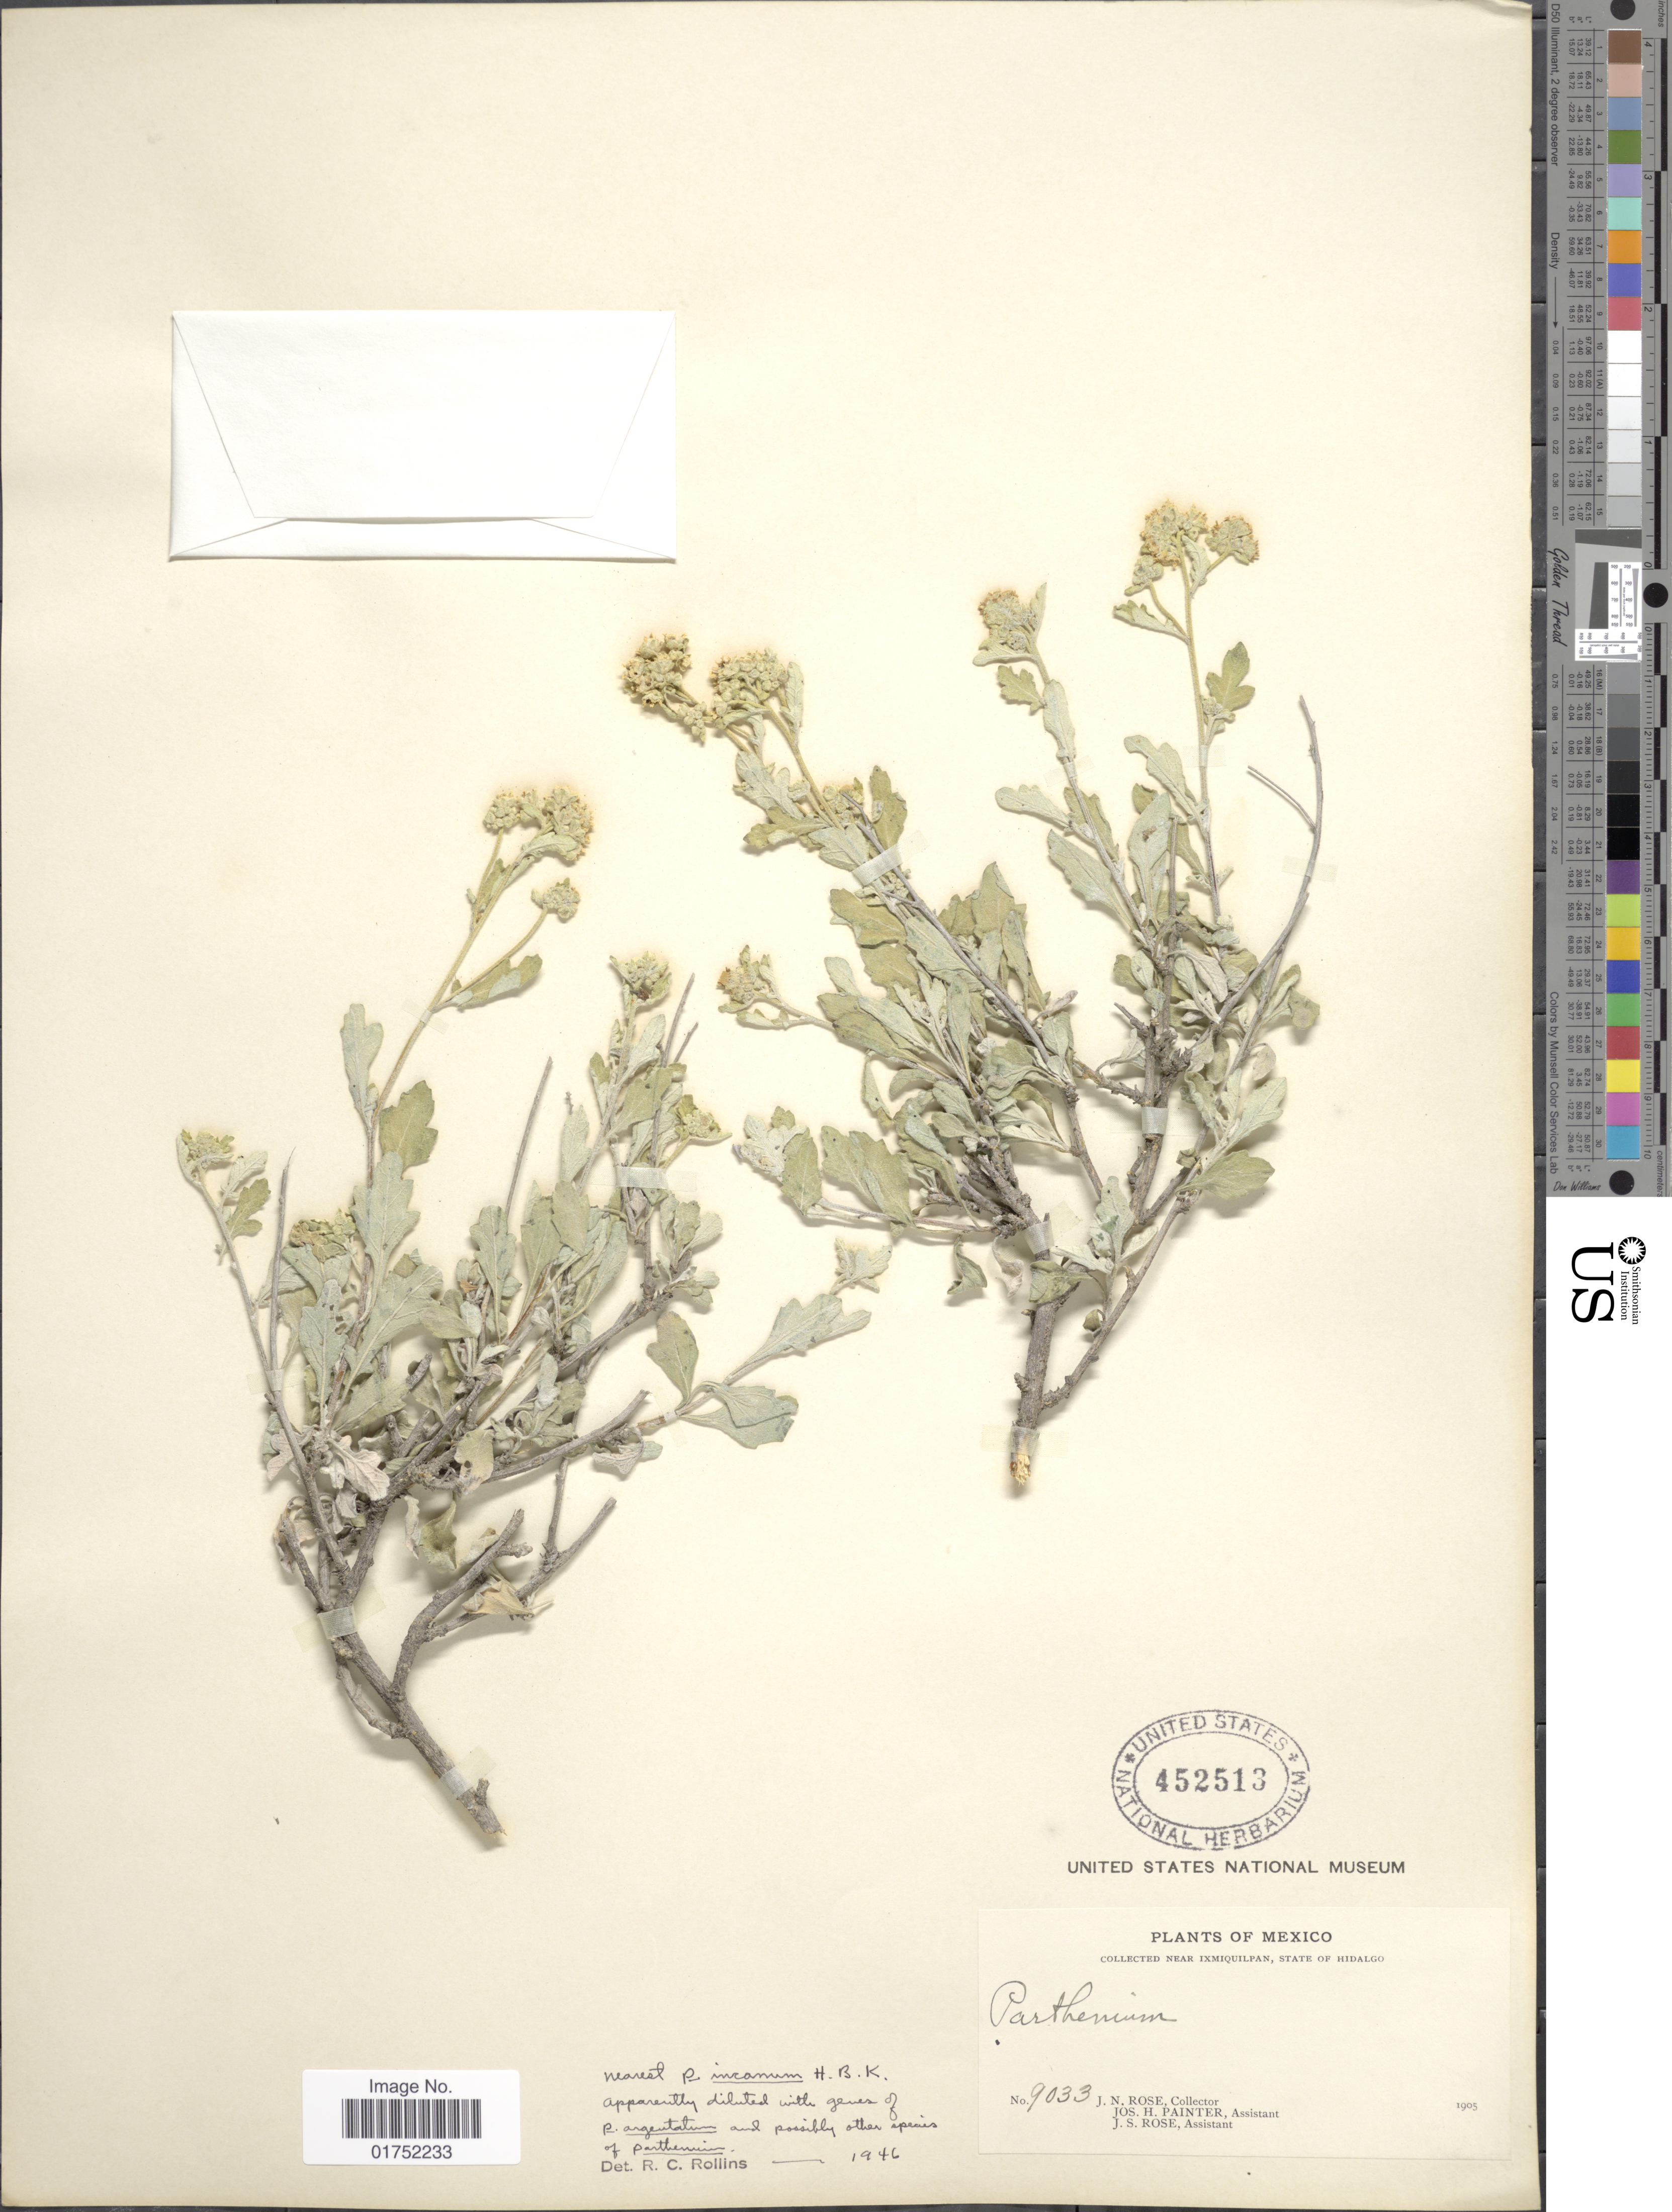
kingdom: Plantae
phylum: Tracheophyta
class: Magnoliopsida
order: Asterales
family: Asteraceae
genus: Parthenium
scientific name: Parthenium incanum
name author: Kunth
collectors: J. N. Rose, J. H. Painter & J. S. Rose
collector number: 9033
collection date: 1905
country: Mexico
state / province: Hidalgo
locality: Near Ixmiquilpan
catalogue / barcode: US 452513